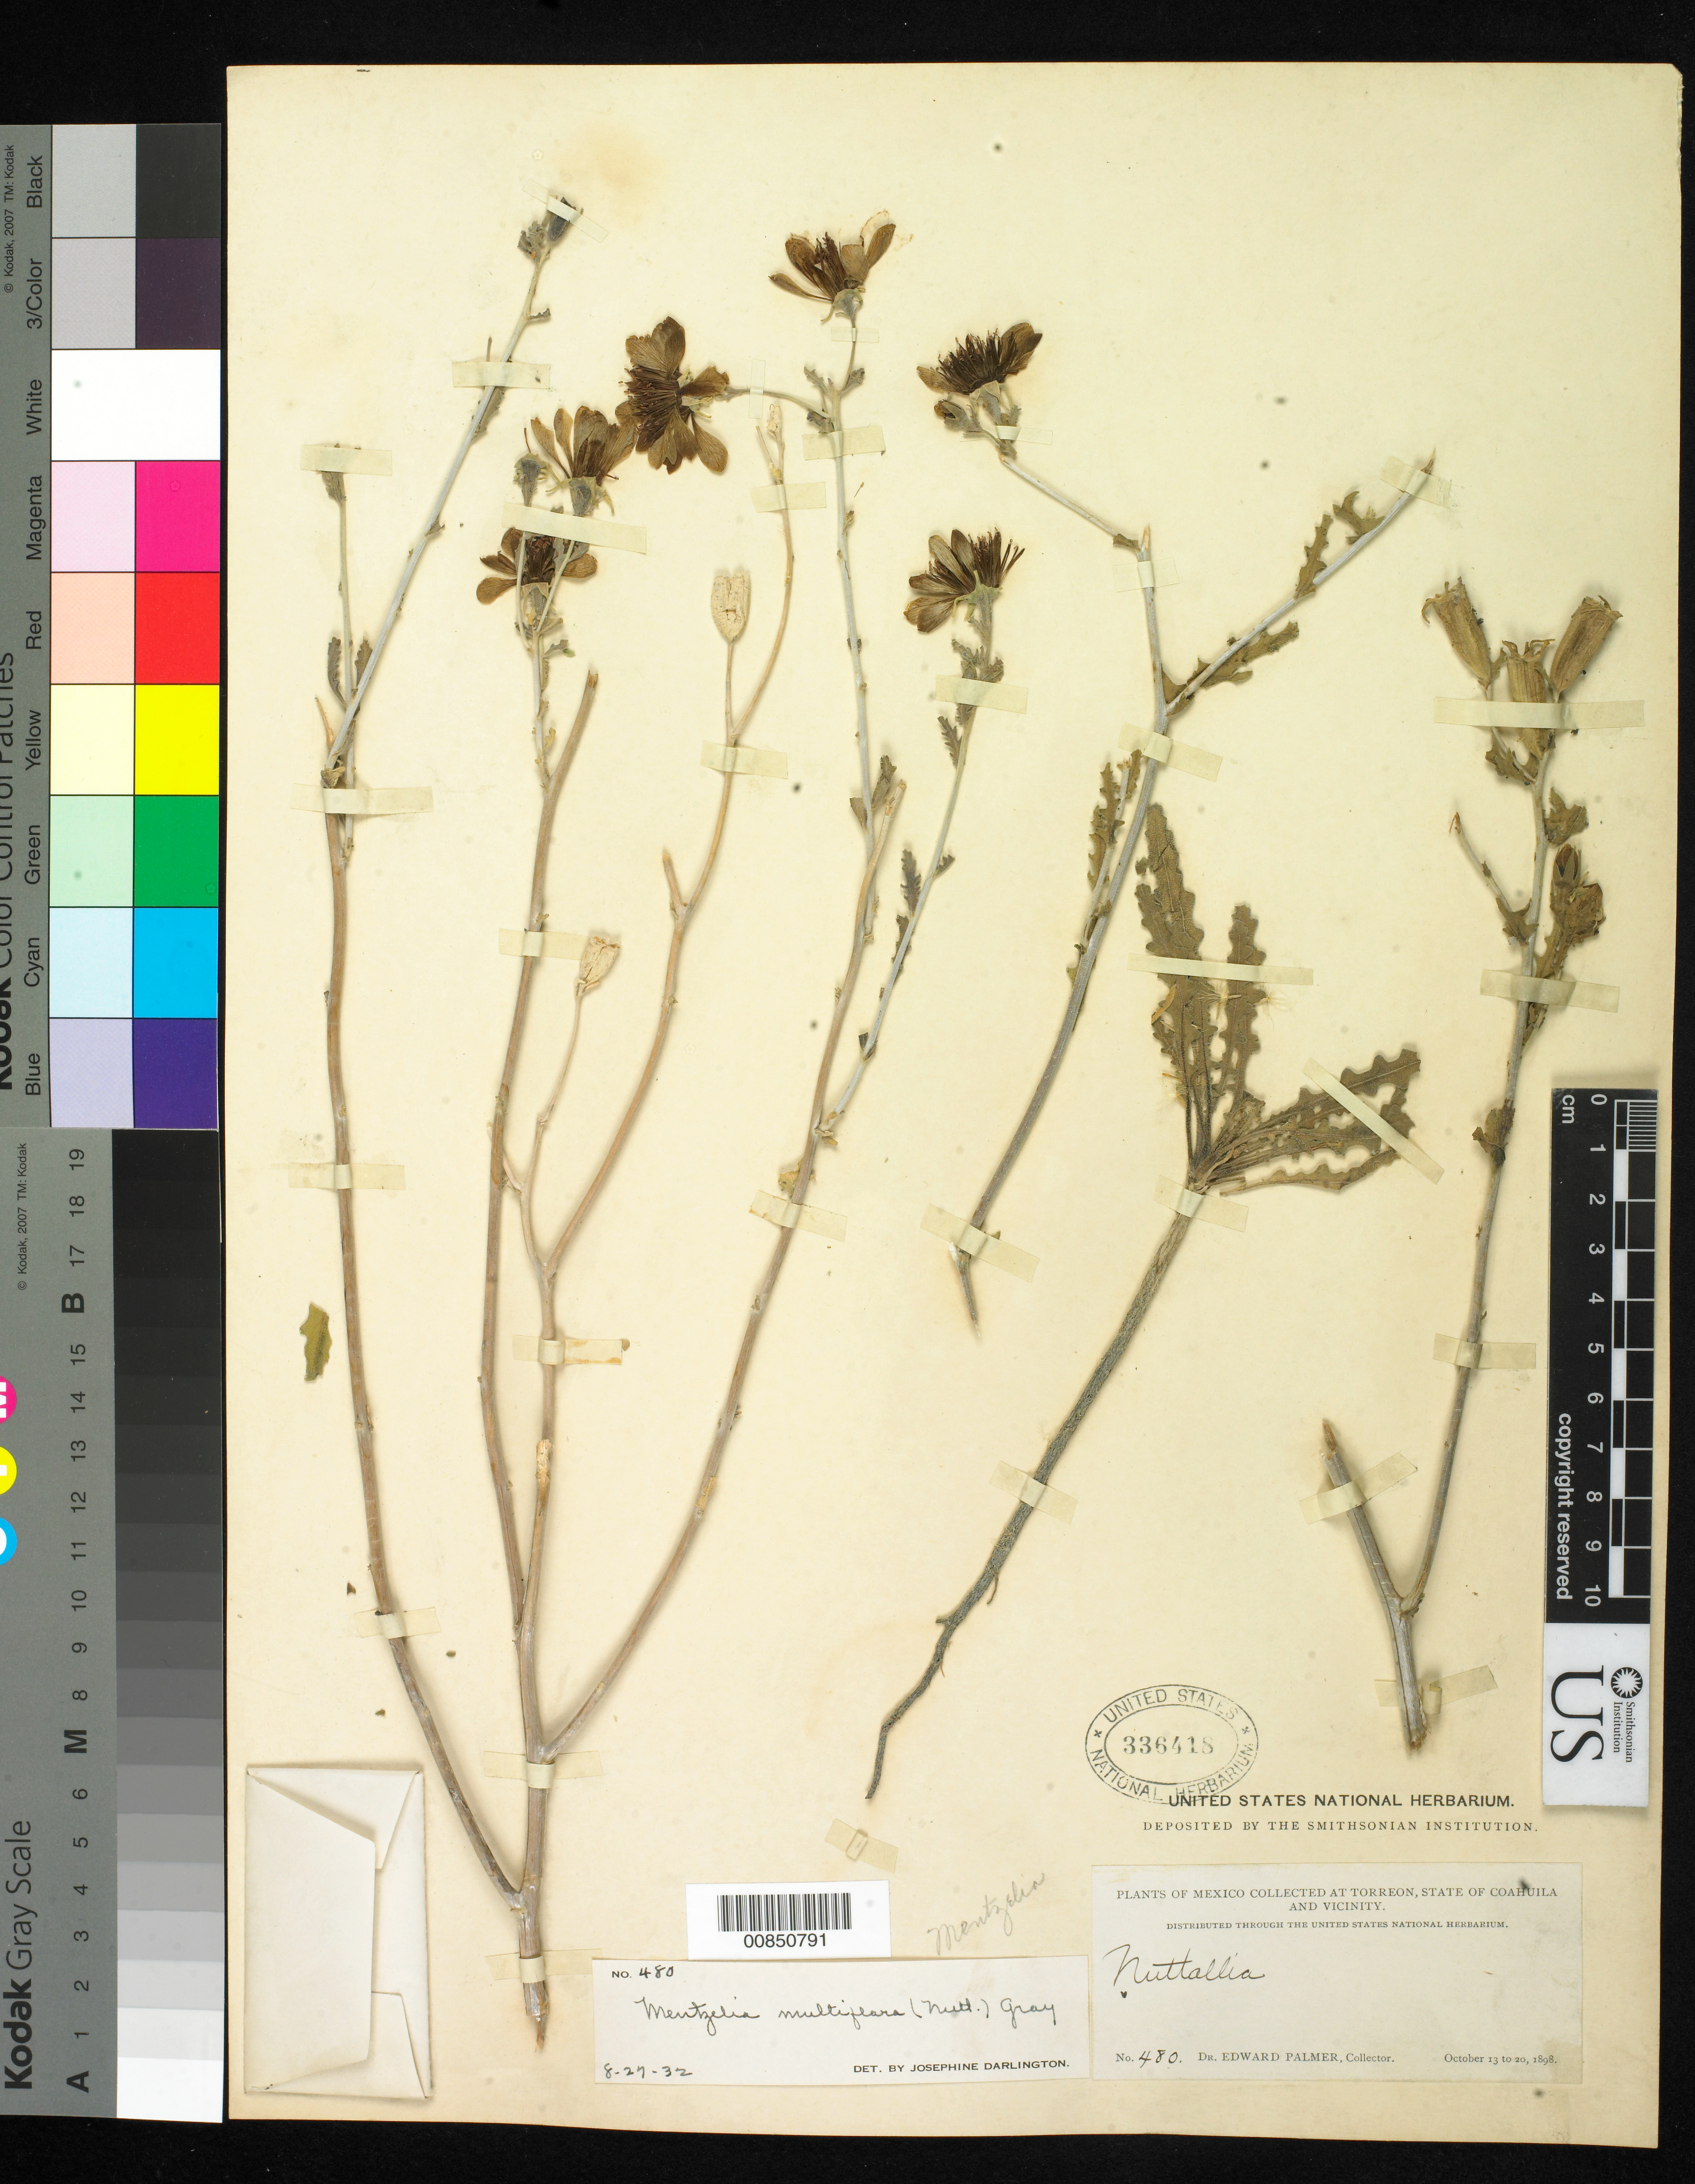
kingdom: Plantae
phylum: Tracheophyta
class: Magnoliopsida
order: Cornales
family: Loasaceae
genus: Mentzelia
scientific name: Mentzelia multiflora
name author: (Nutt.) A. Gray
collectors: E. Palmer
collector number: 480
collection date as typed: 13 Oct 1898 to 20 Oct 1898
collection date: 1898-10-13/1898-10-20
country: Mexico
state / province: Coahuila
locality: Torreon, Coahuila and vicinity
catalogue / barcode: US 336418